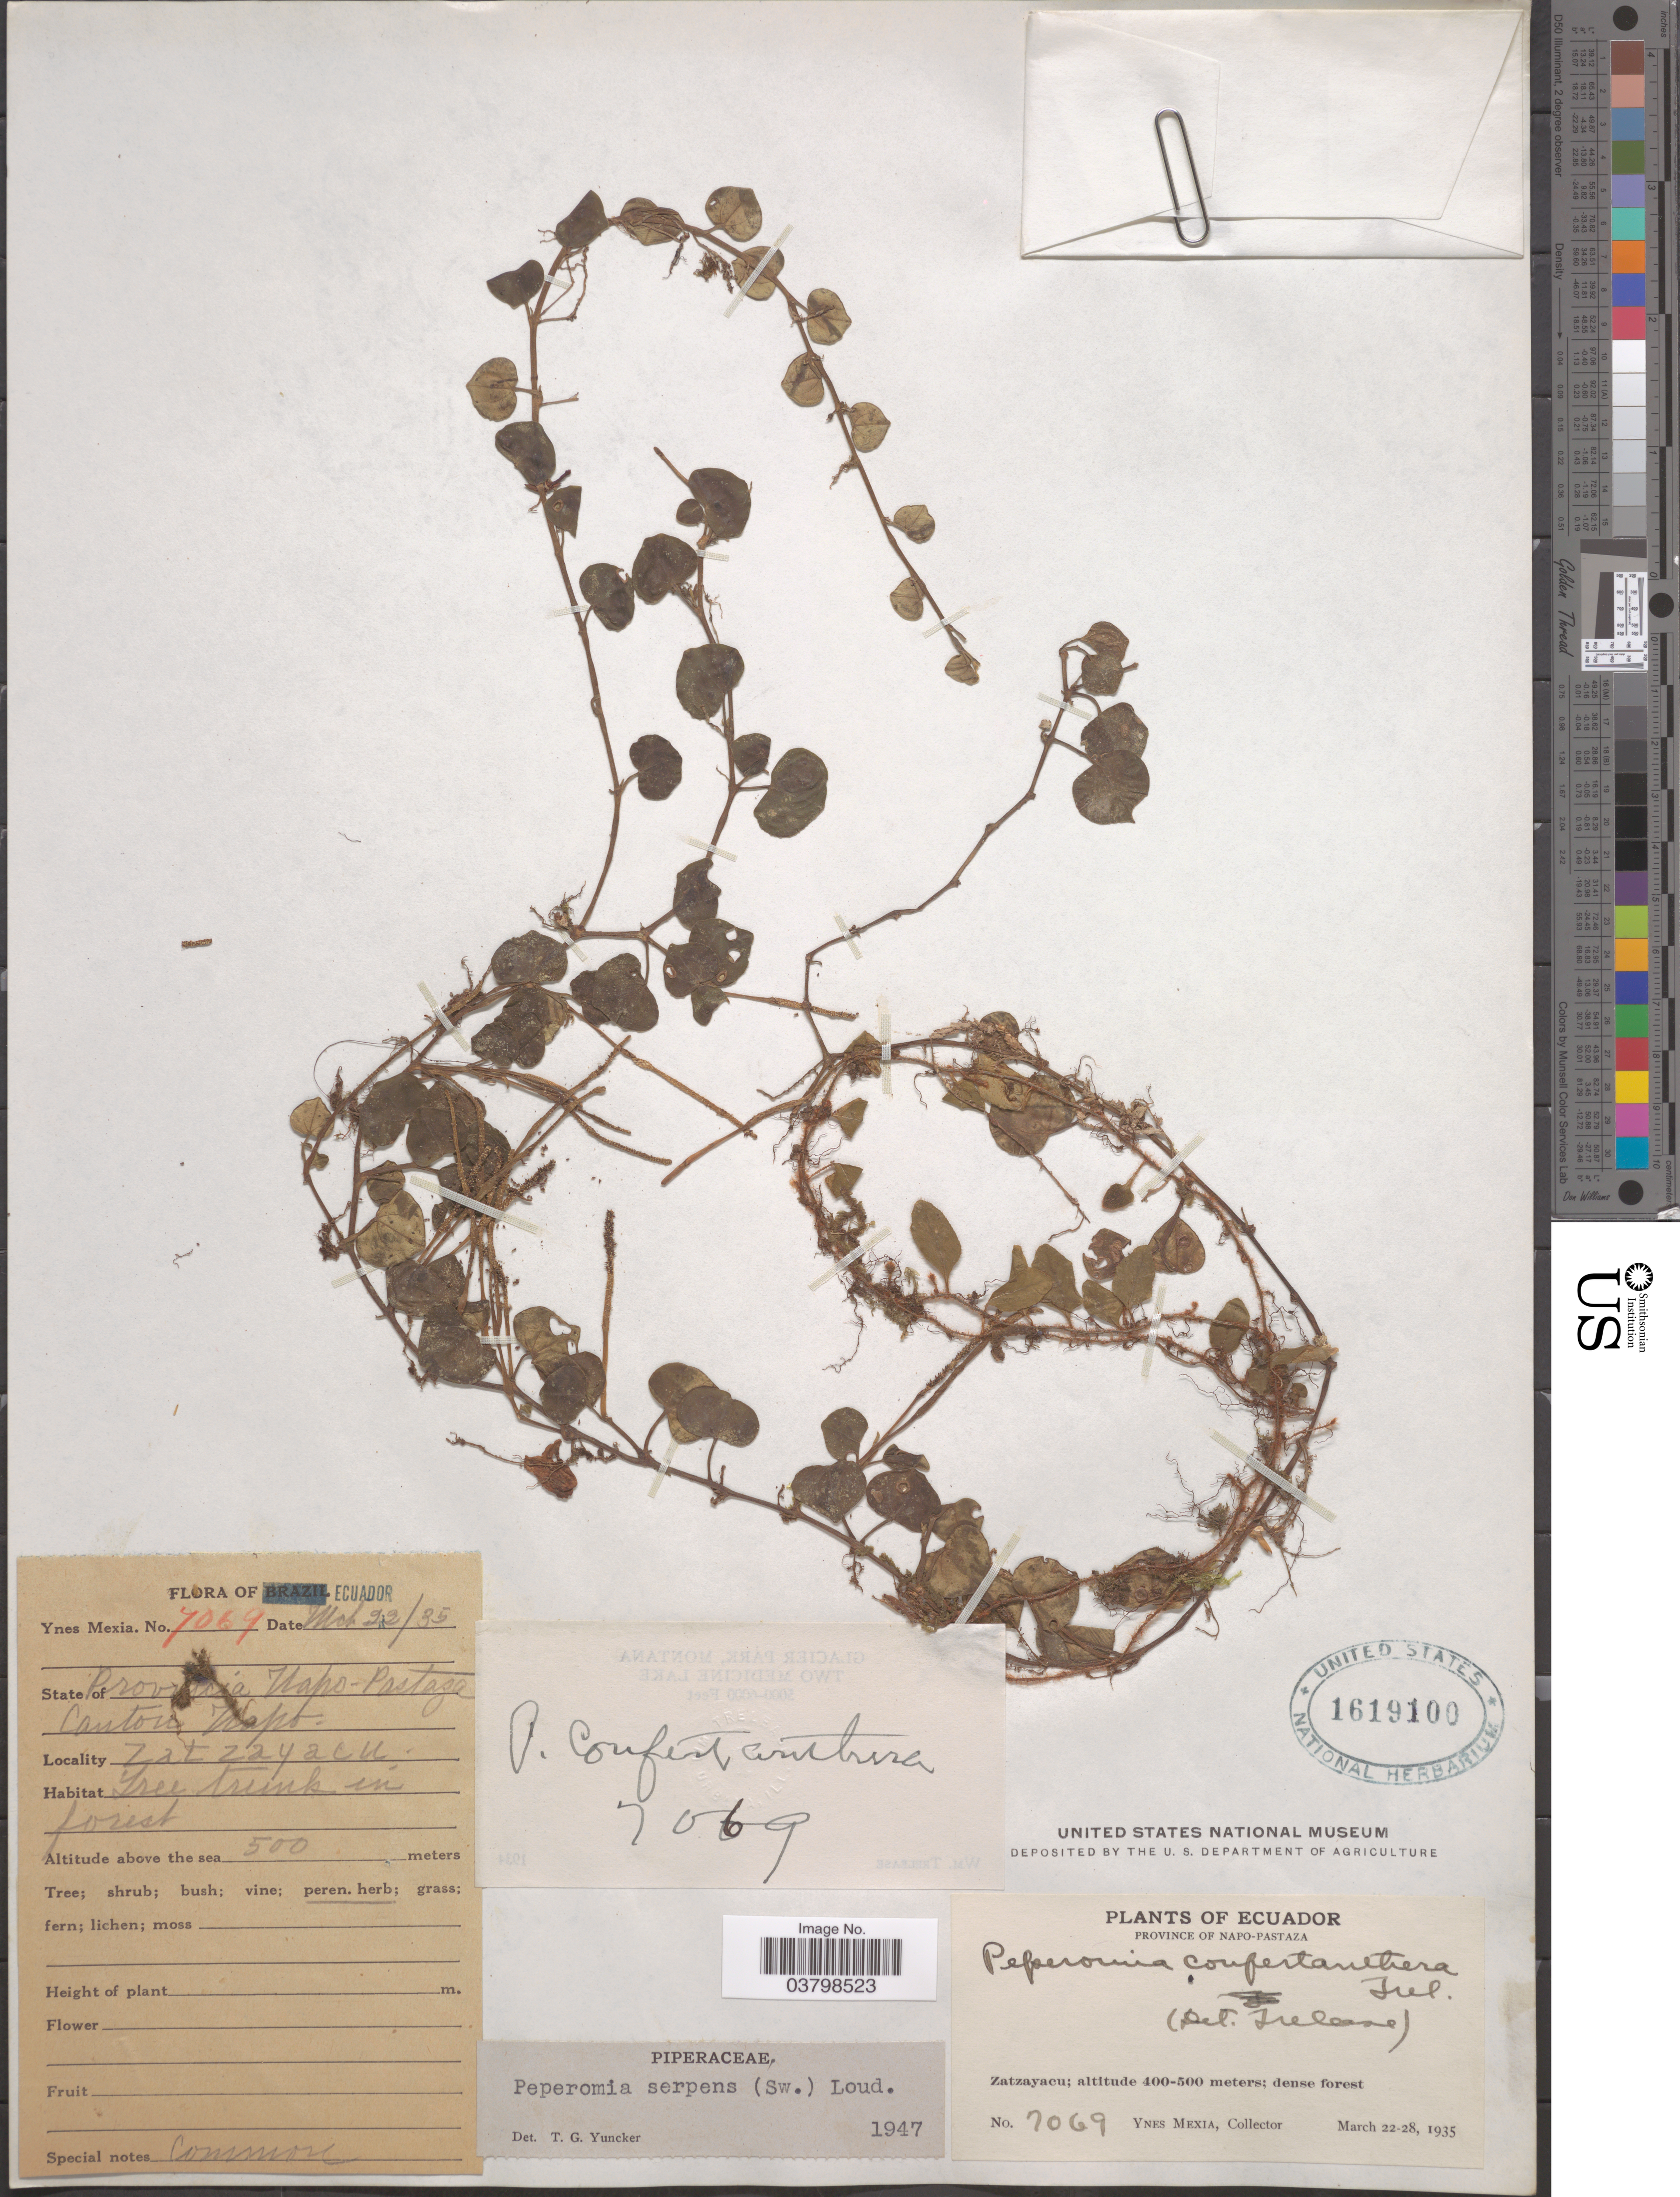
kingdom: Plantae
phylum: Tracheophyta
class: Magnoliopsida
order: Piperales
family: Piperaceae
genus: Peperomia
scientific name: Peperomia serpens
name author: (Sw.) Loudon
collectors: Y. Mexia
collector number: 7069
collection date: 1935-03-22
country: Ecuador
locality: Province of Napo-Pastaza. Canton Napo. Zatzayacu.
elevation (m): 500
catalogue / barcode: US 1619100